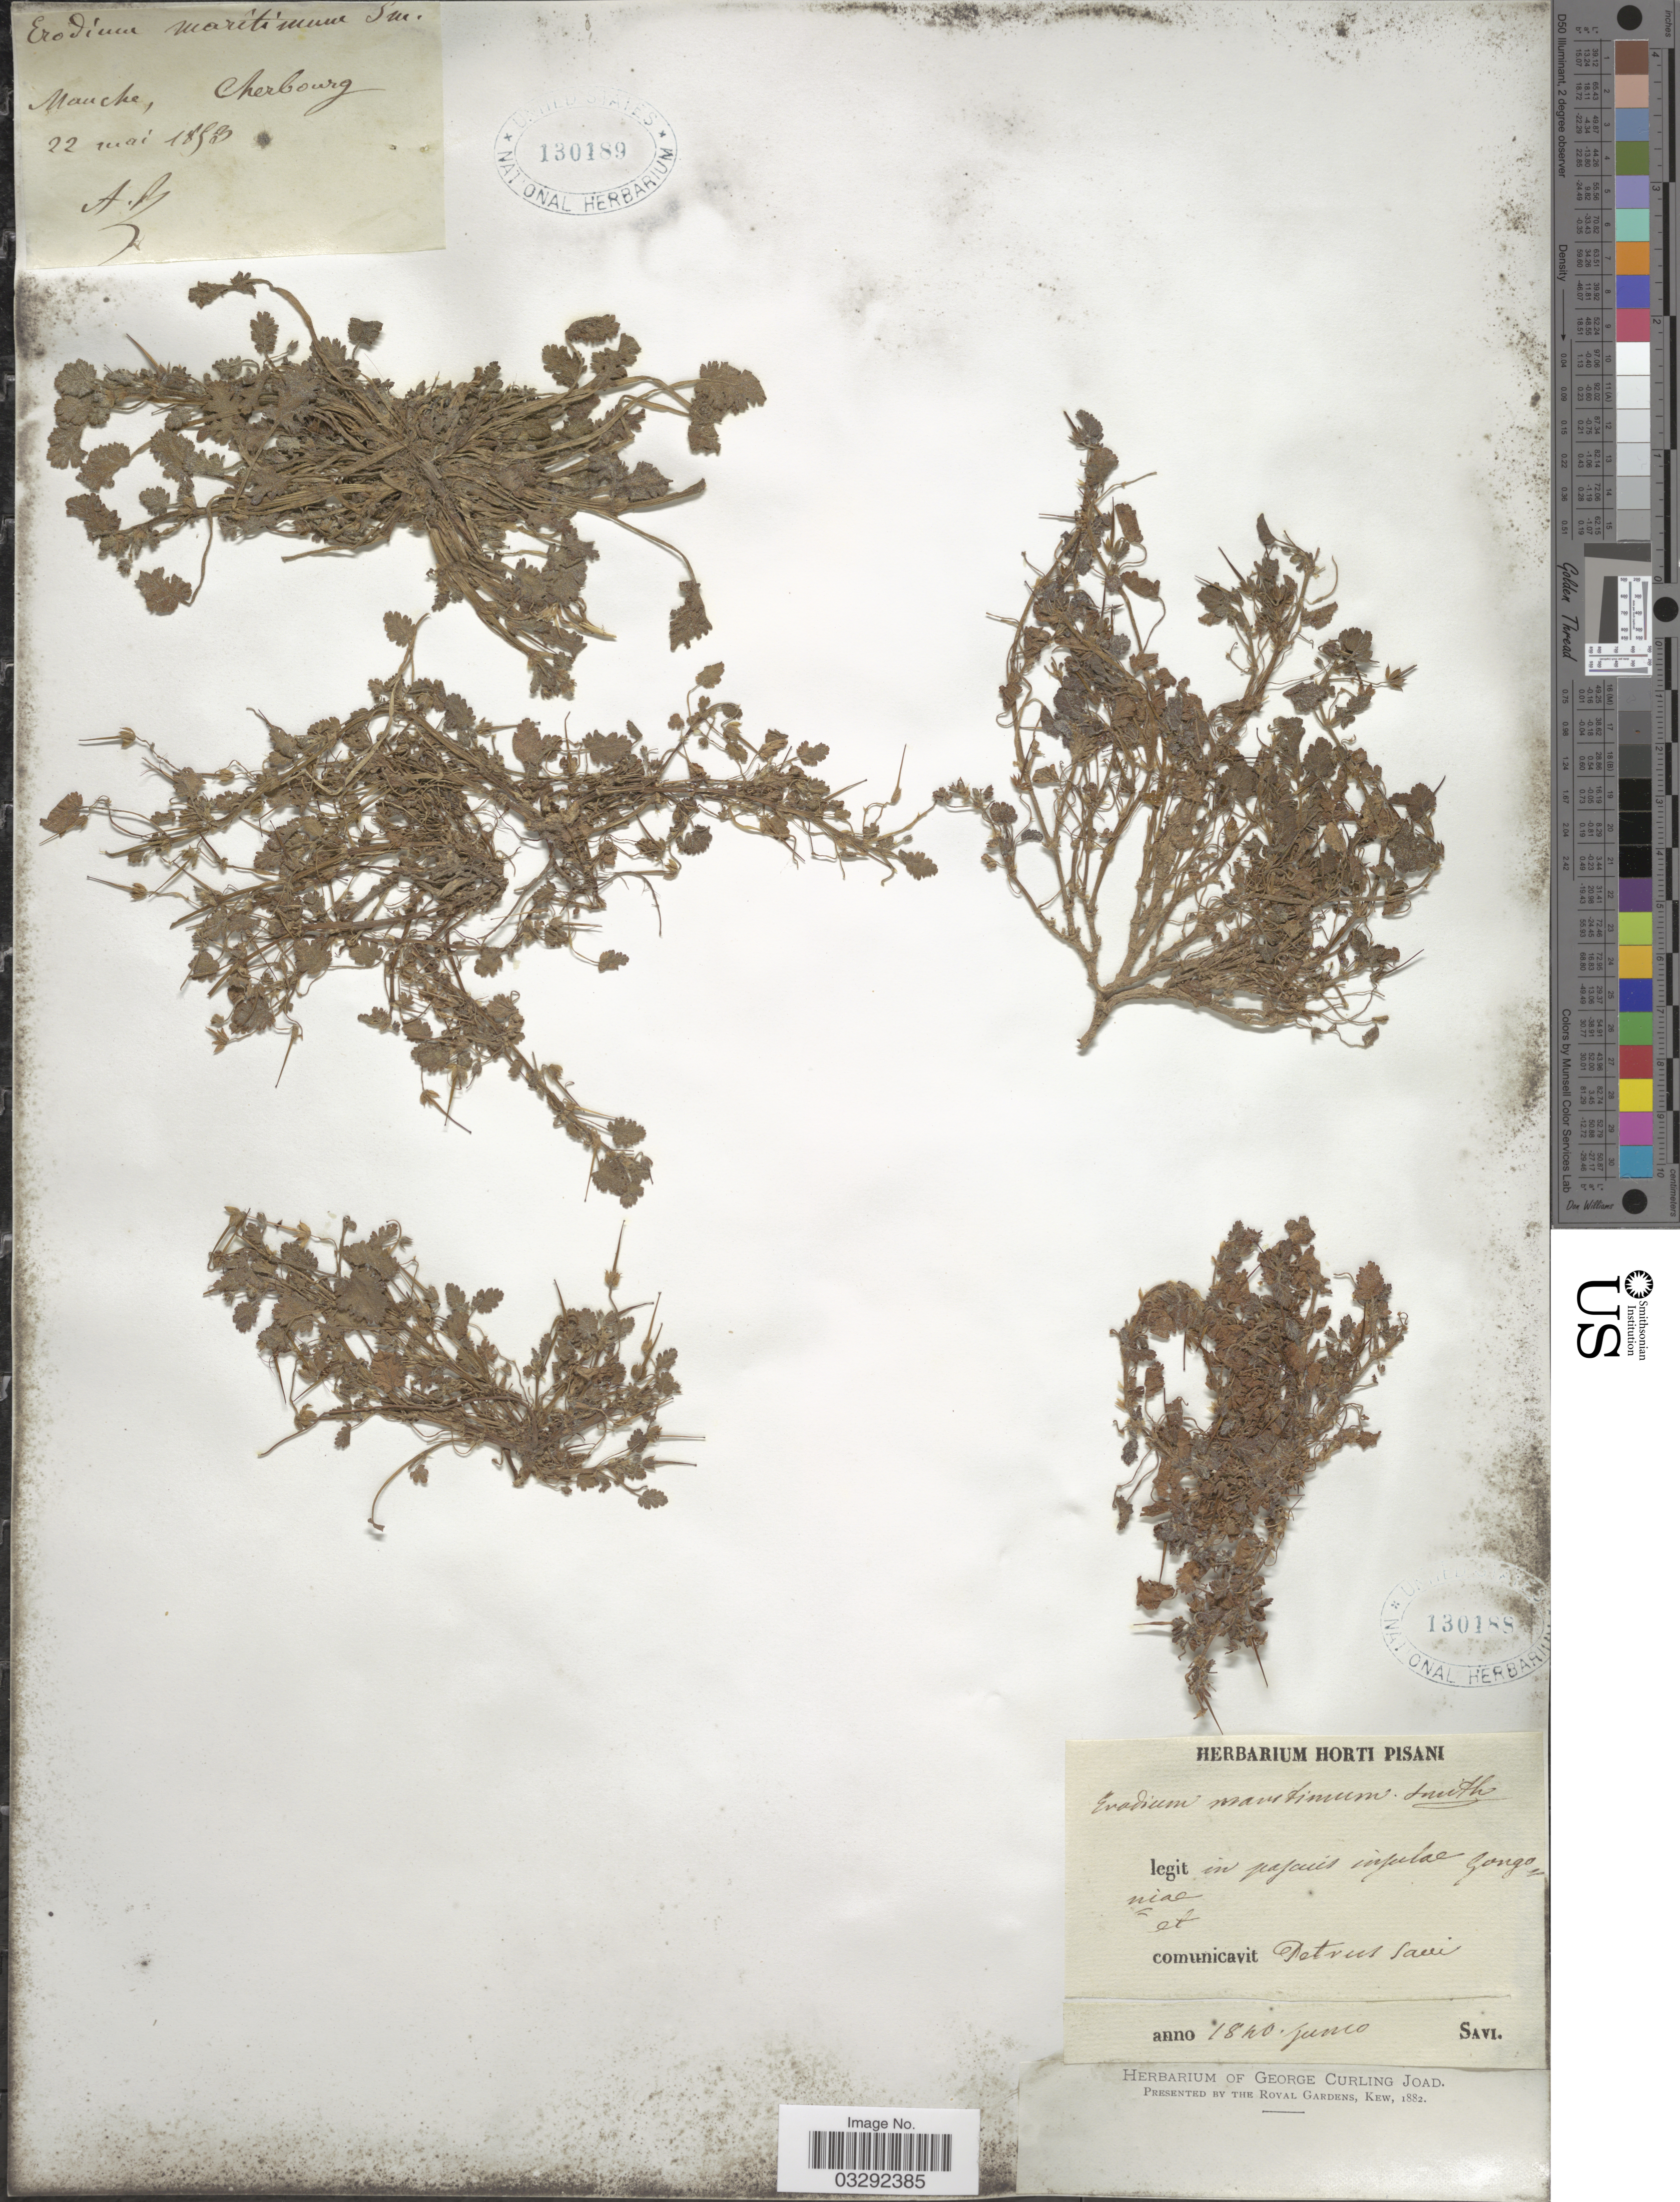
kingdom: Plantae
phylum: Tracheophyta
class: Magnoliopsida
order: Geraniales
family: Geraniaceae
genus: Erodium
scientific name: Erodium maritimum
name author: L'Hér. ex Aiton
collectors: A. B.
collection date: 1893-05-22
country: France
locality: Manche, Cherbourg.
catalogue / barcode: US 130189-2